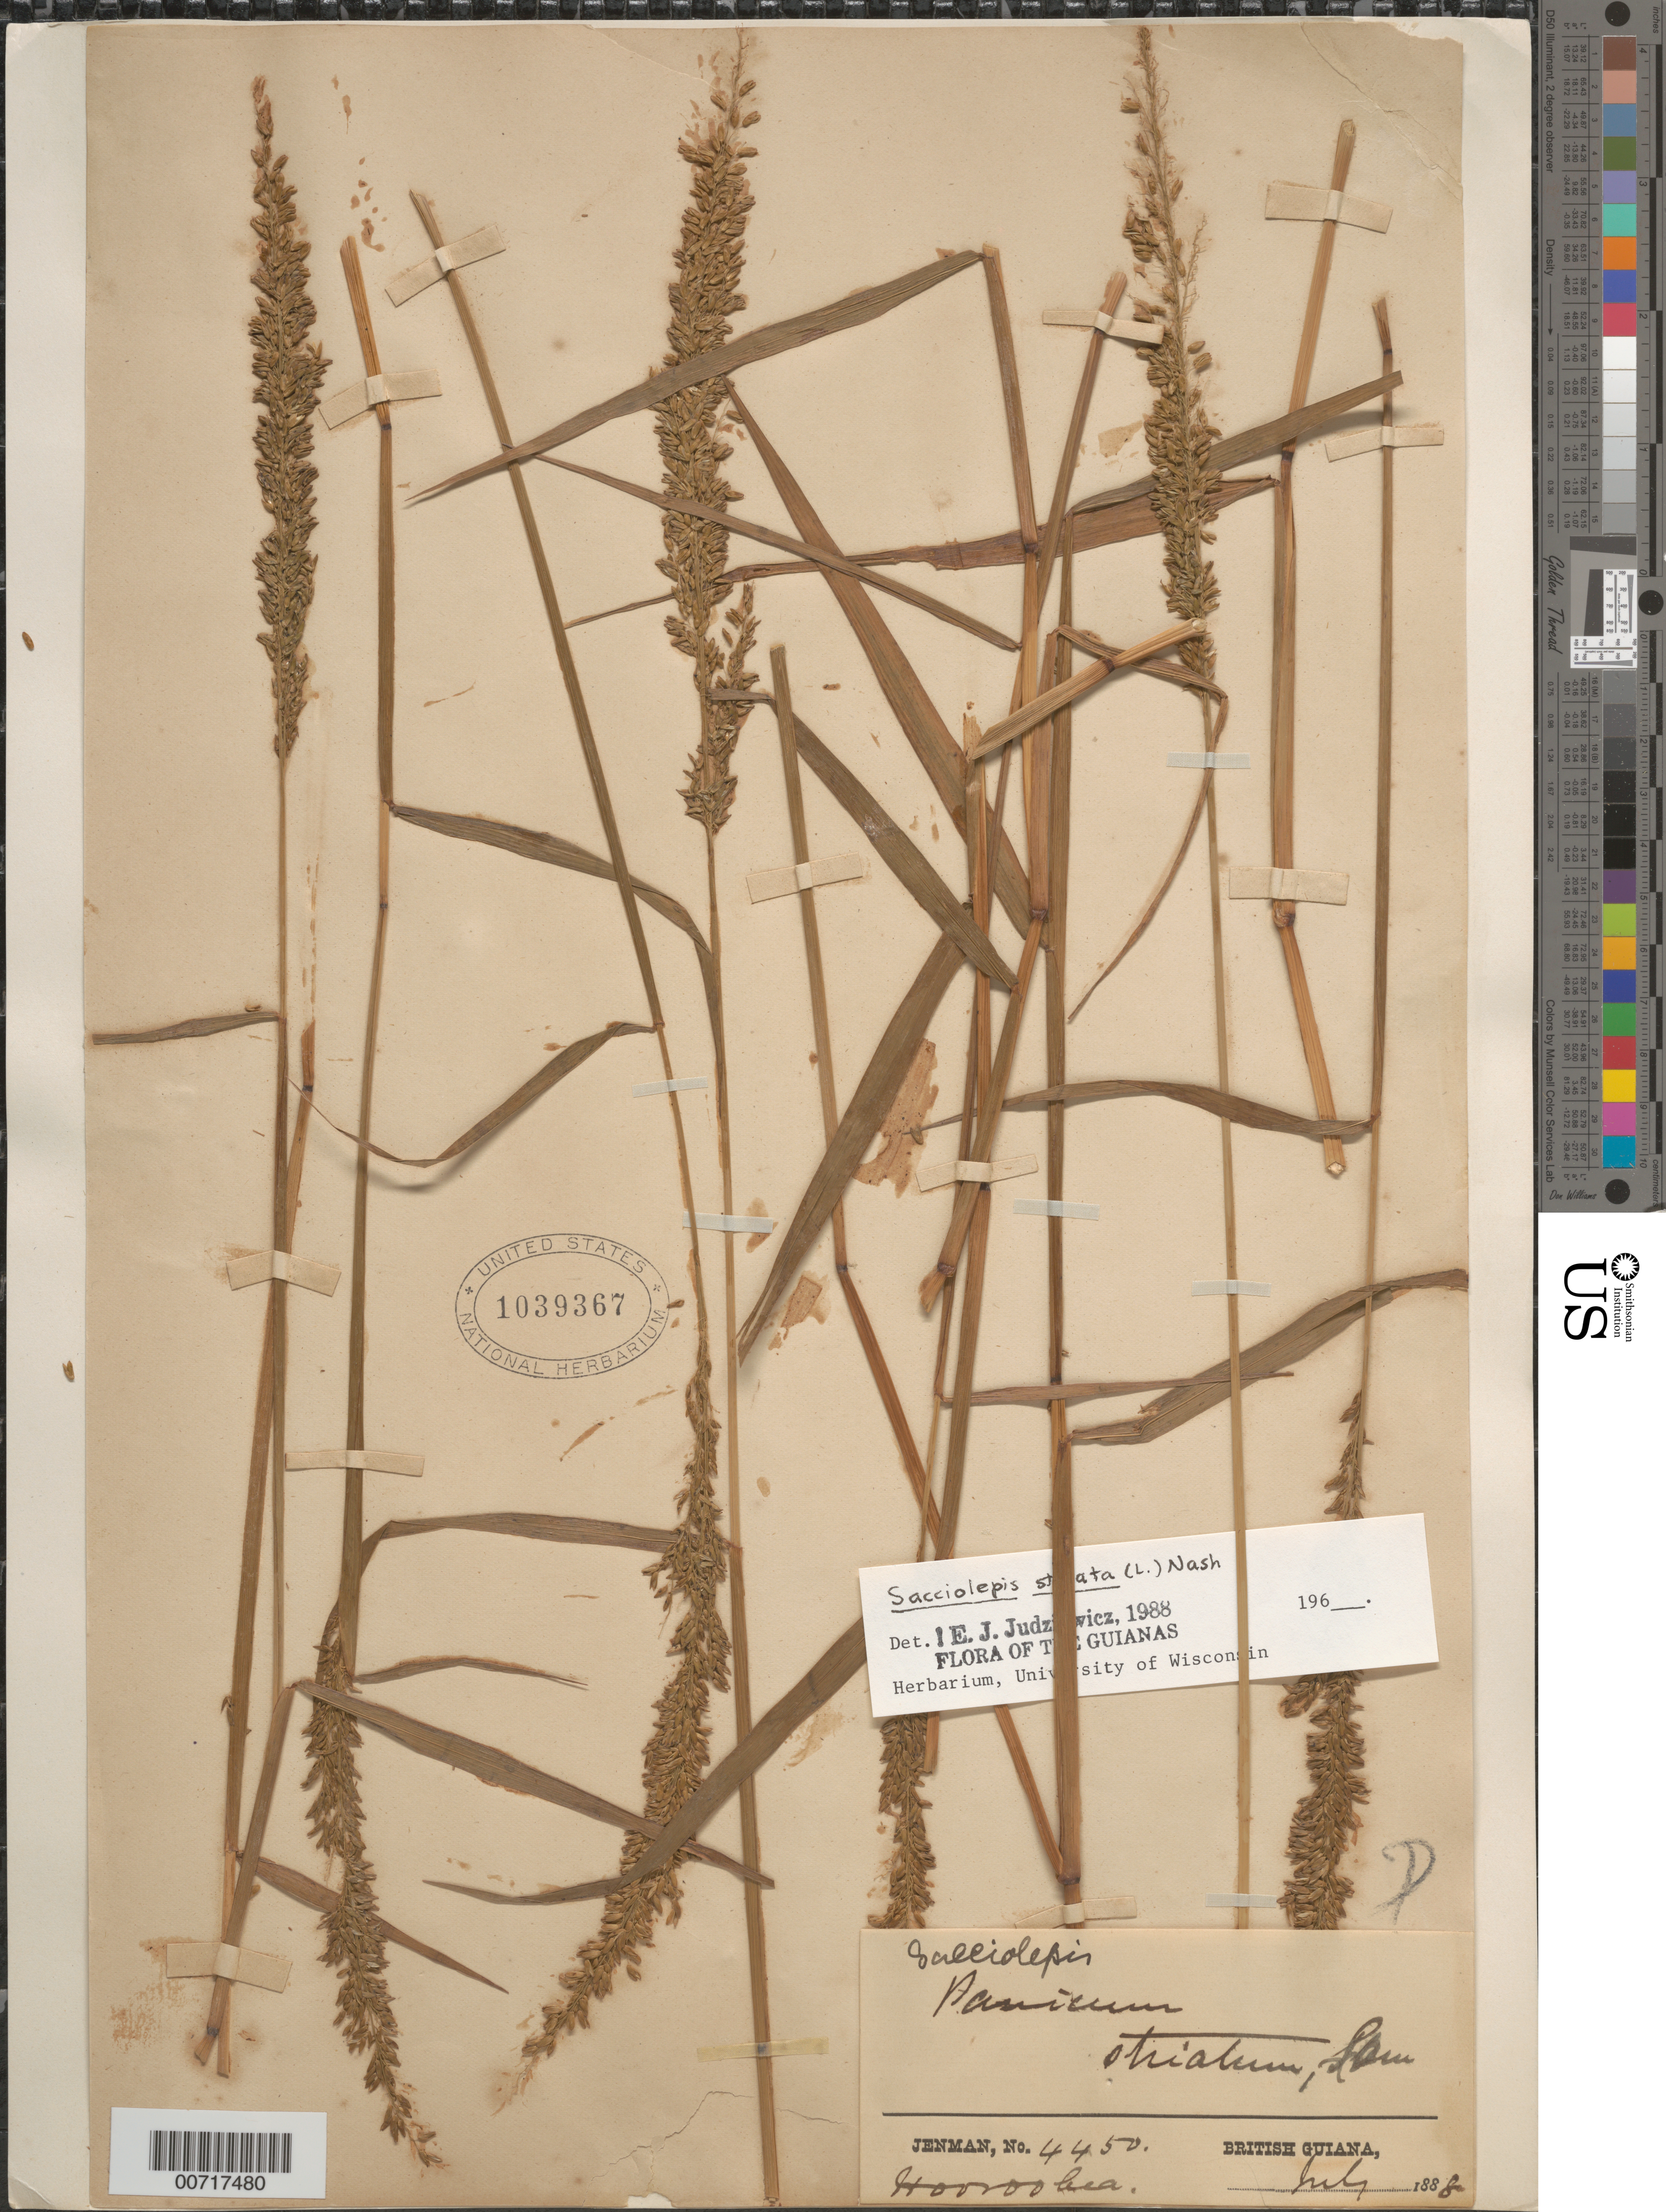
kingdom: Plantae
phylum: Tracheophyta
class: Liliopsida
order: Poales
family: Poaceae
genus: Sacciolepis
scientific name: Sacciolepis striata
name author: (L.) Nash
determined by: Judziewicz, E. J.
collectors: G. S. Jenman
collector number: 4450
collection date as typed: July 1888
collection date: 1888-07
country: Guyana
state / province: Demerara-Mahaica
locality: Hoorubea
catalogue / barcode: US 1039367